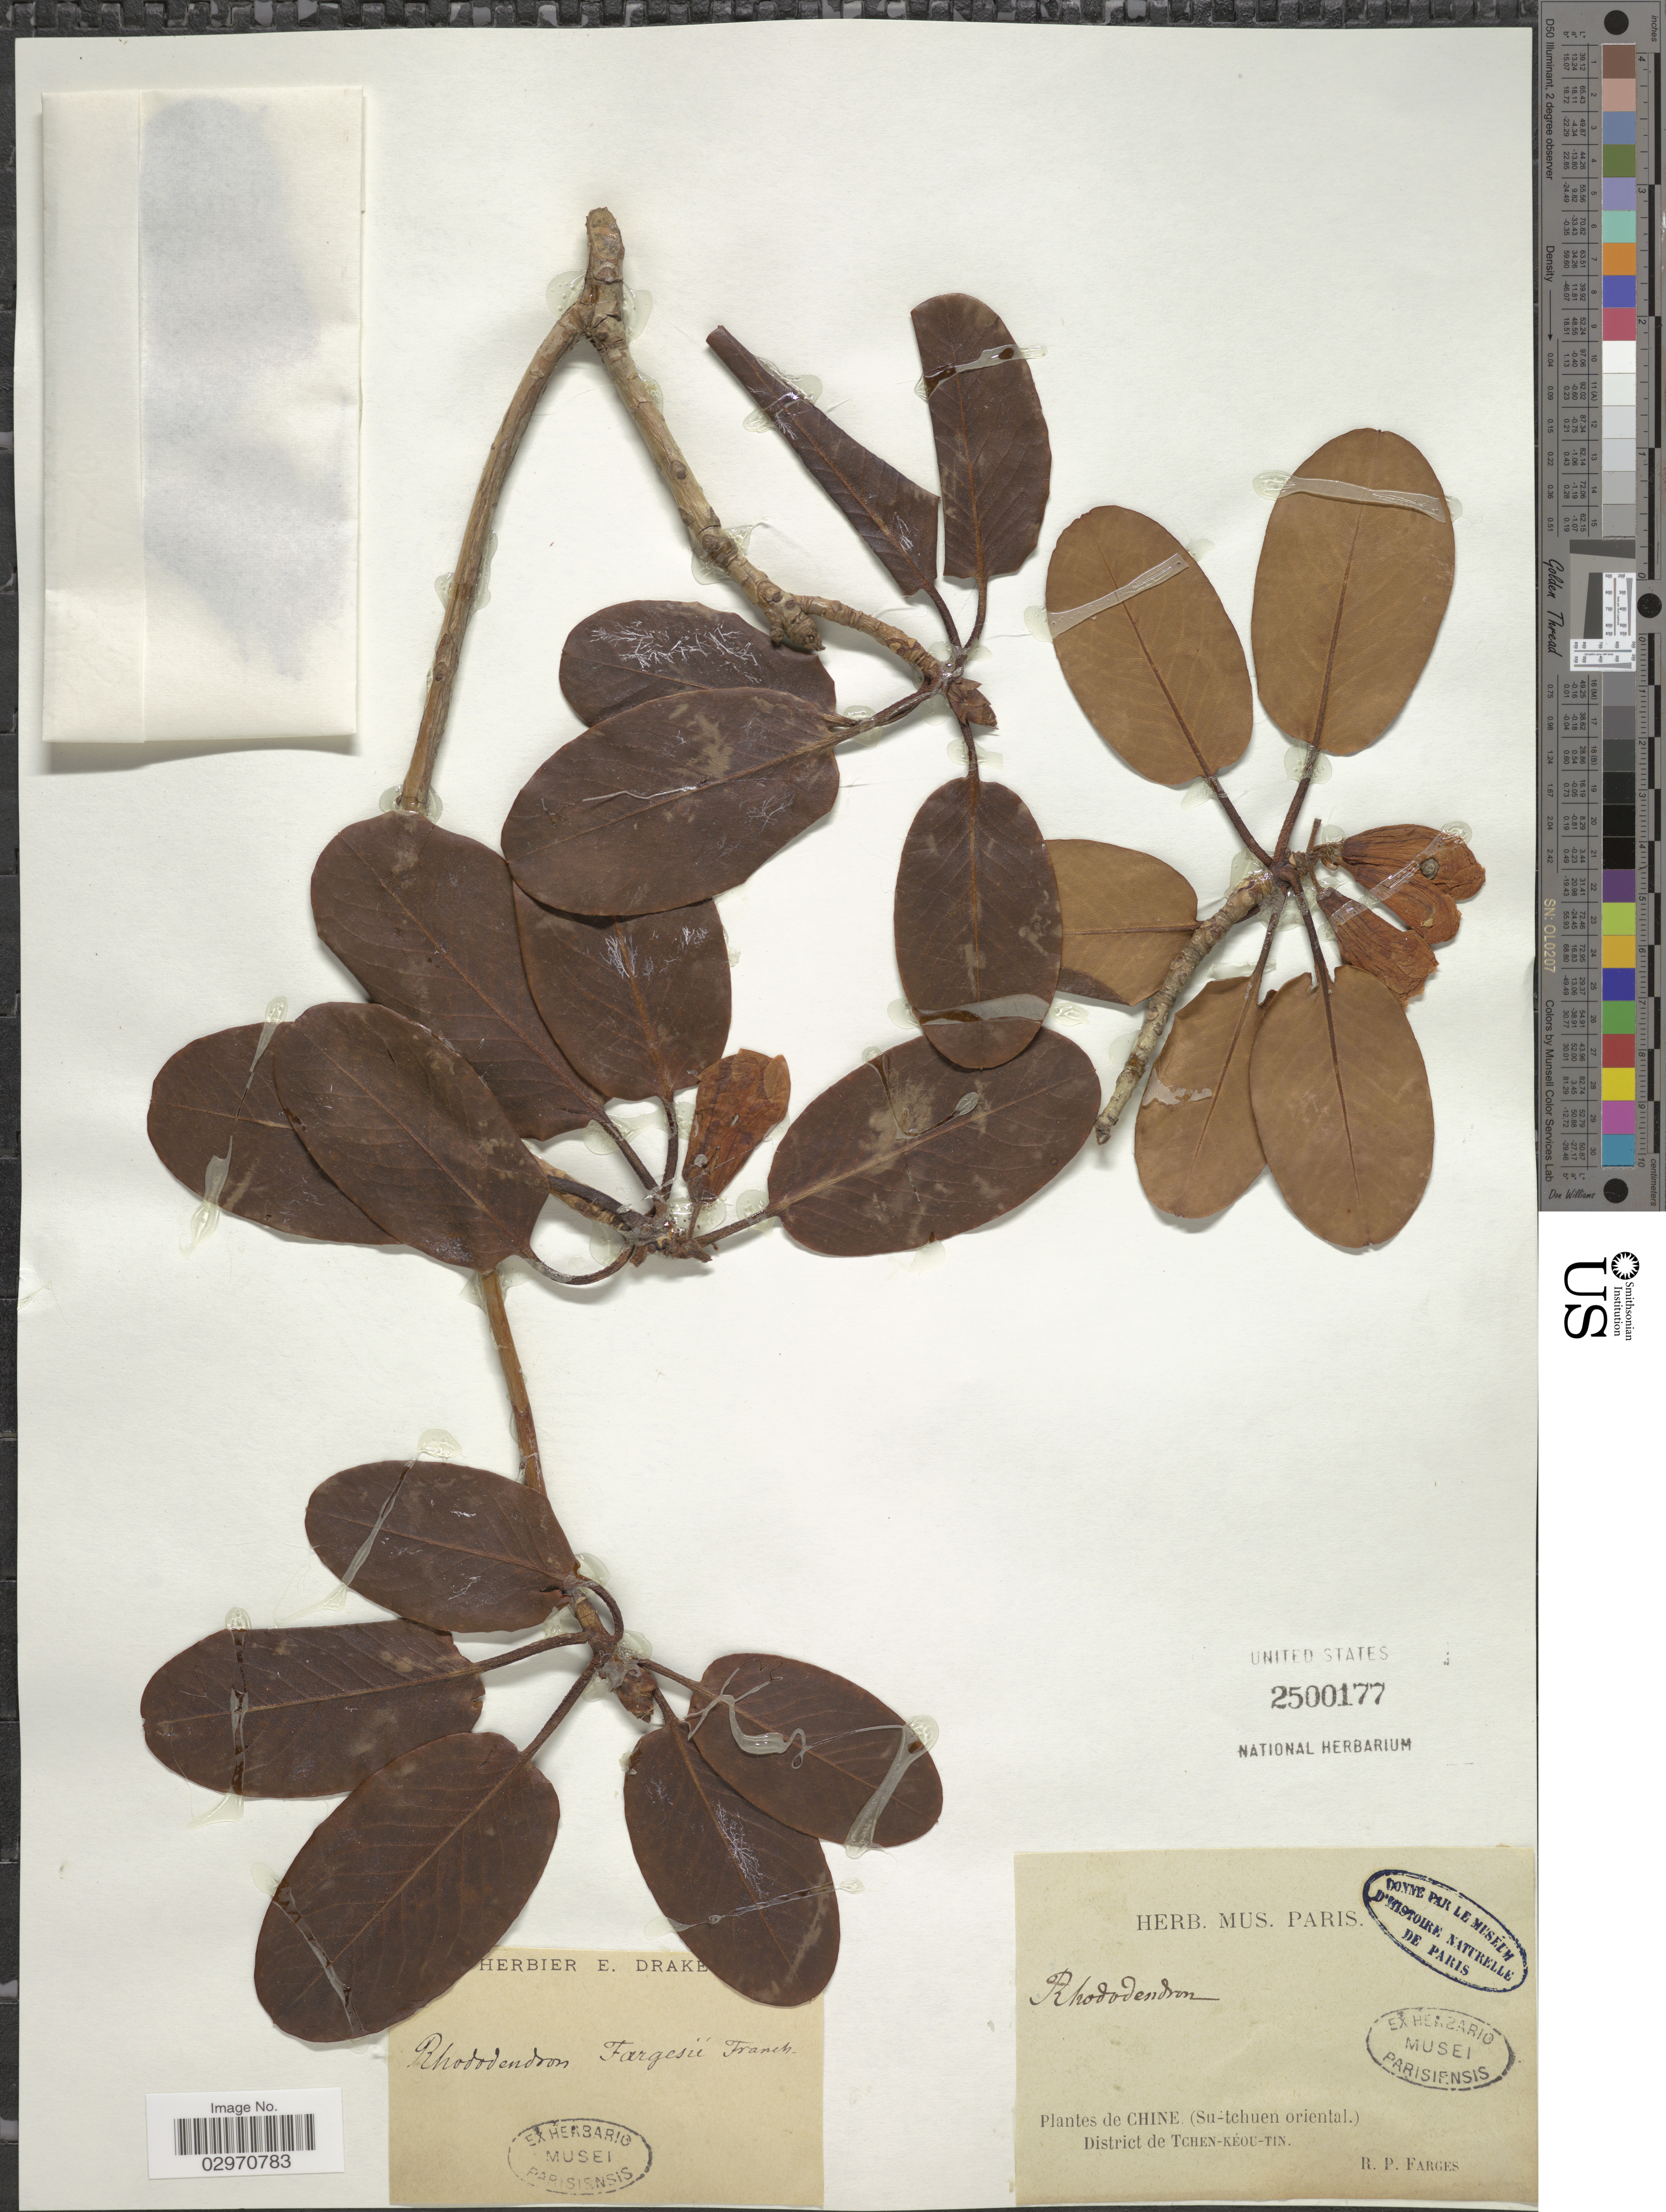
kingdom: Plantae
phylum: Tracheophyta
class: Magnoliopsida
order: Ericales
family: Ericaceae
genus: Rhododendron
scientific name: Rhododendron fargesii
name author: Franch.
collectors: R. Farges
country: China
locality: Chine (Su-tchuen oriental). District de Tchen-Kéou-Tin.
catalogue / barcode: US 2500177